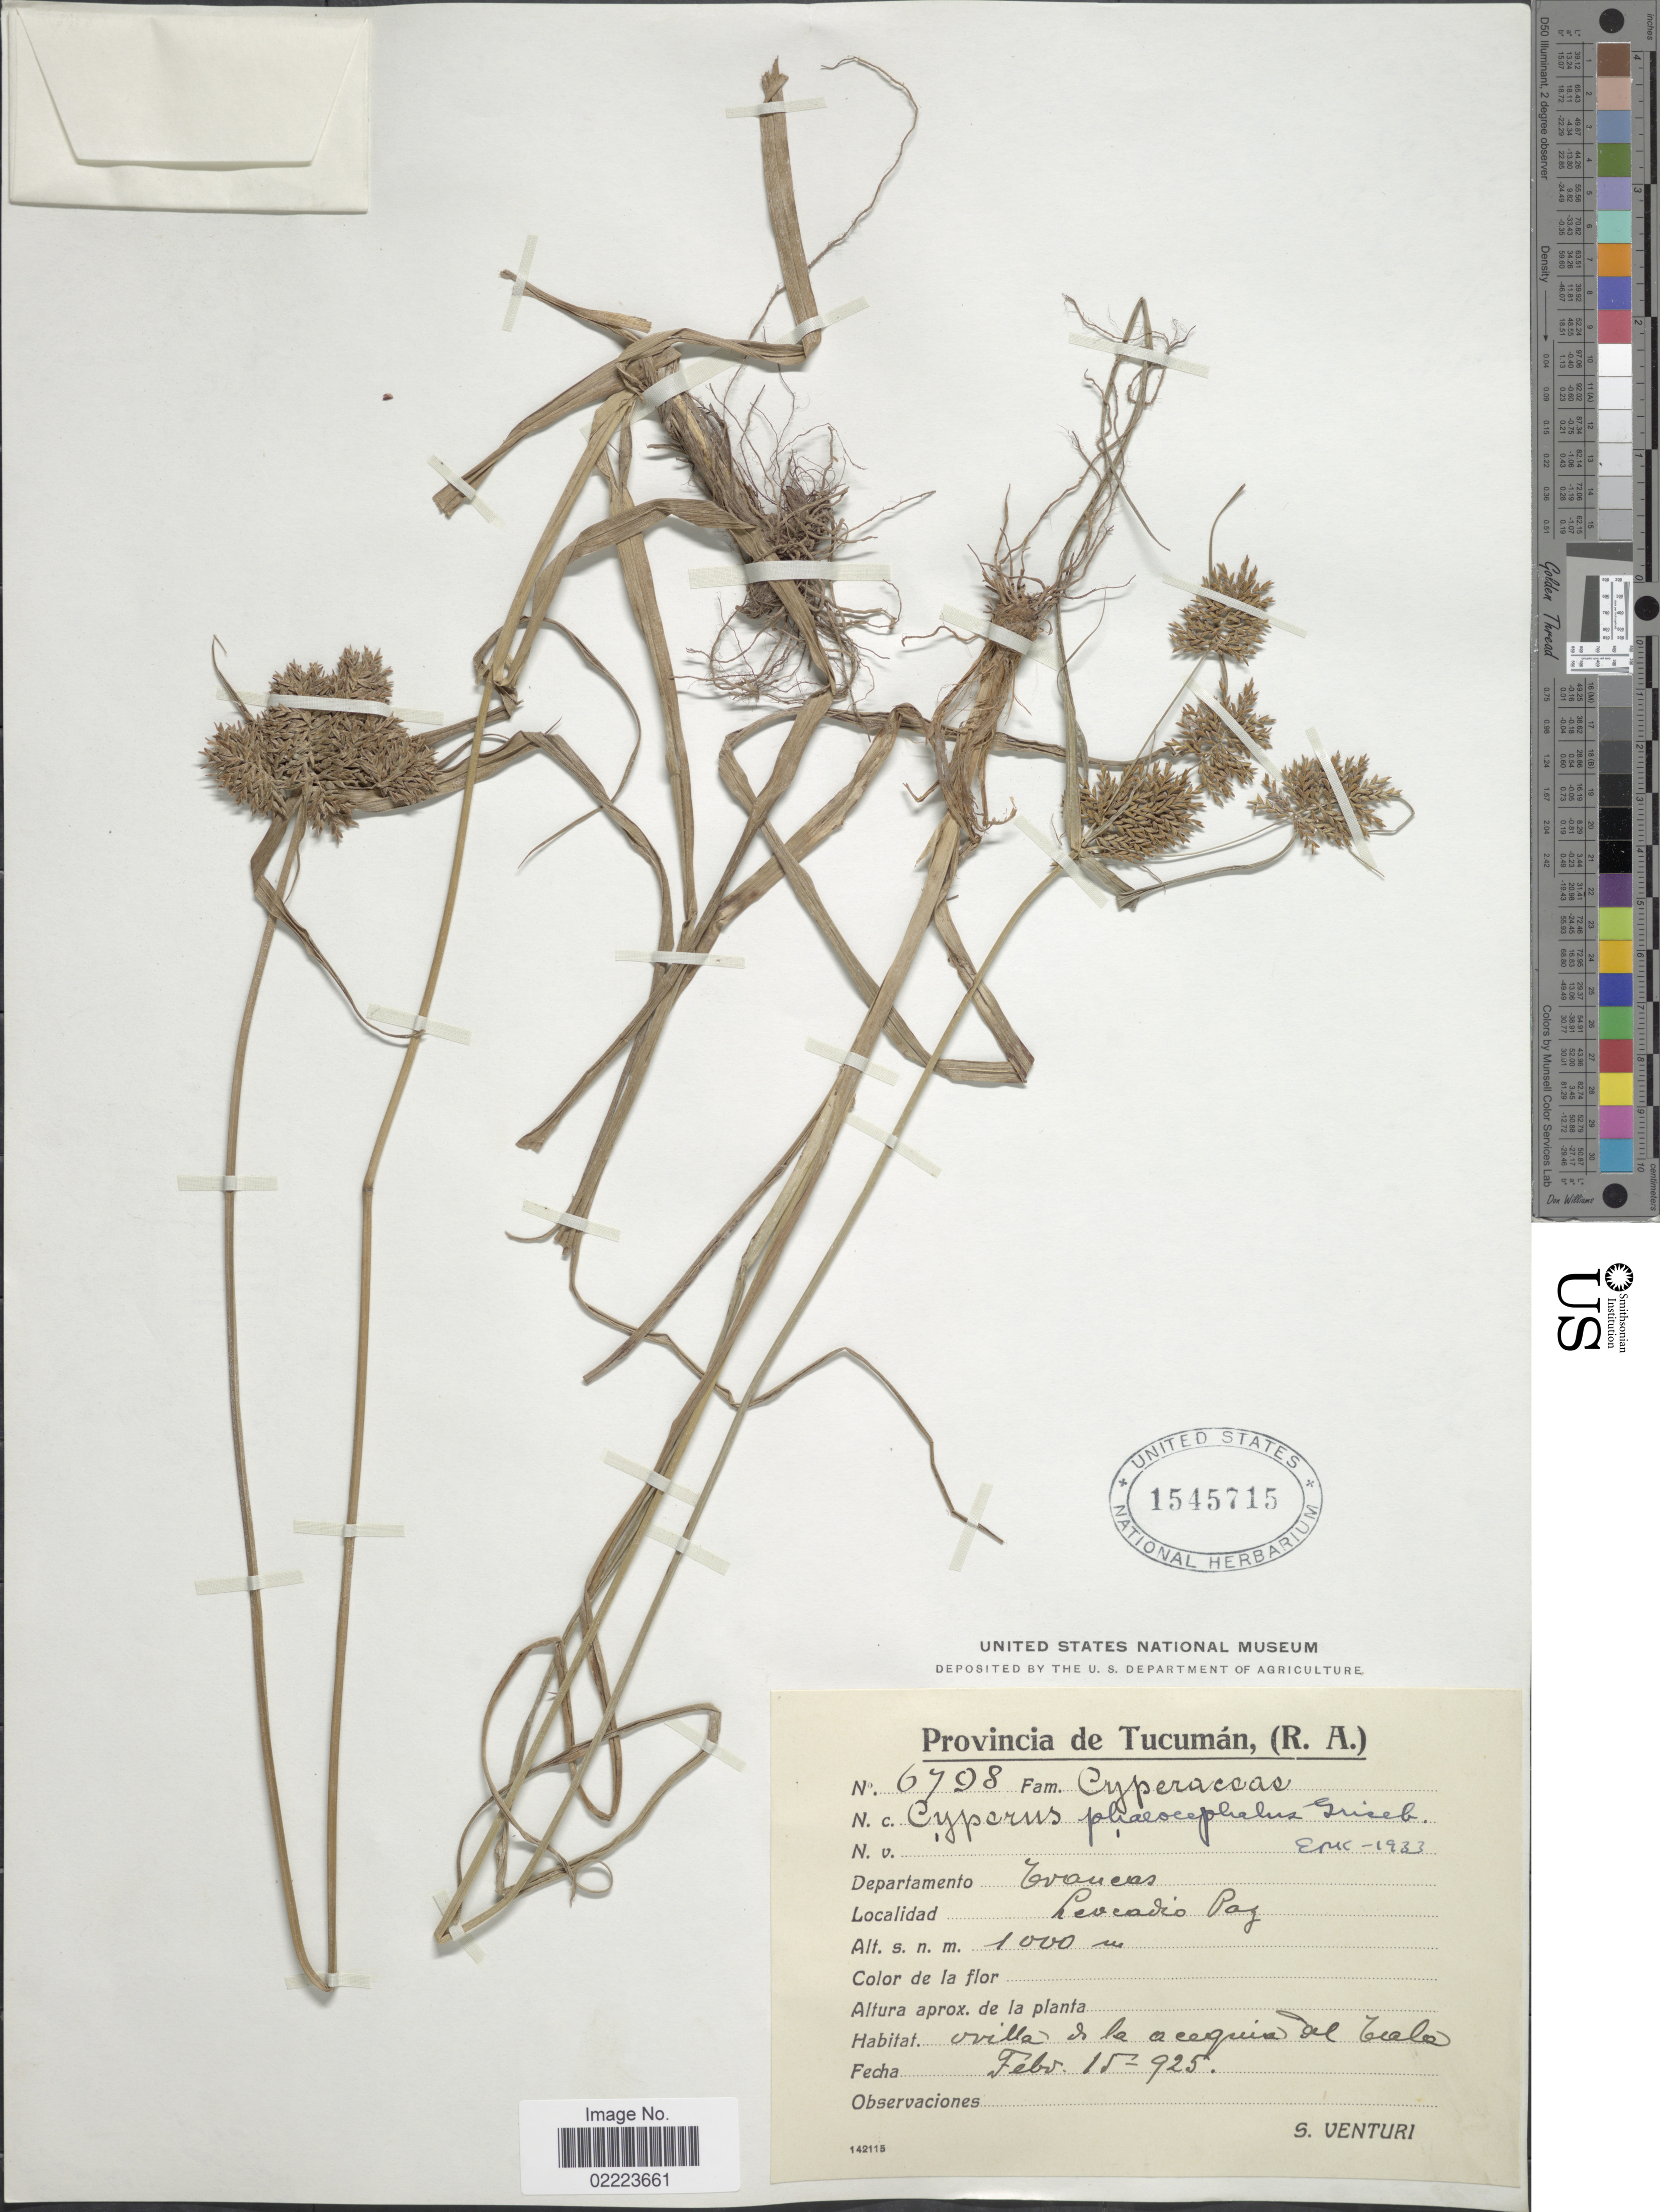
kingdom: Plantae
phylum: Tracheophyta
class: Liliopsida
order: Poales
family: Cyperaceae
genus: Cyperus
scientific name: Cyperus manimae var. manimae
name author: Kunth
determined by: Strong, Mark T., (BOT), Smithsonian Institution - National Museum of Natural History (UNITED STATES)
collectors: S. Venturi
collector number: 6708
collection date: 1925-02-15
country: Argentina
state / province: Tucuman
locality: (R.A.) Departamento Trancas, Leocadio Paz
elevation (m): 1000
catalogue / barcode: US 1545715